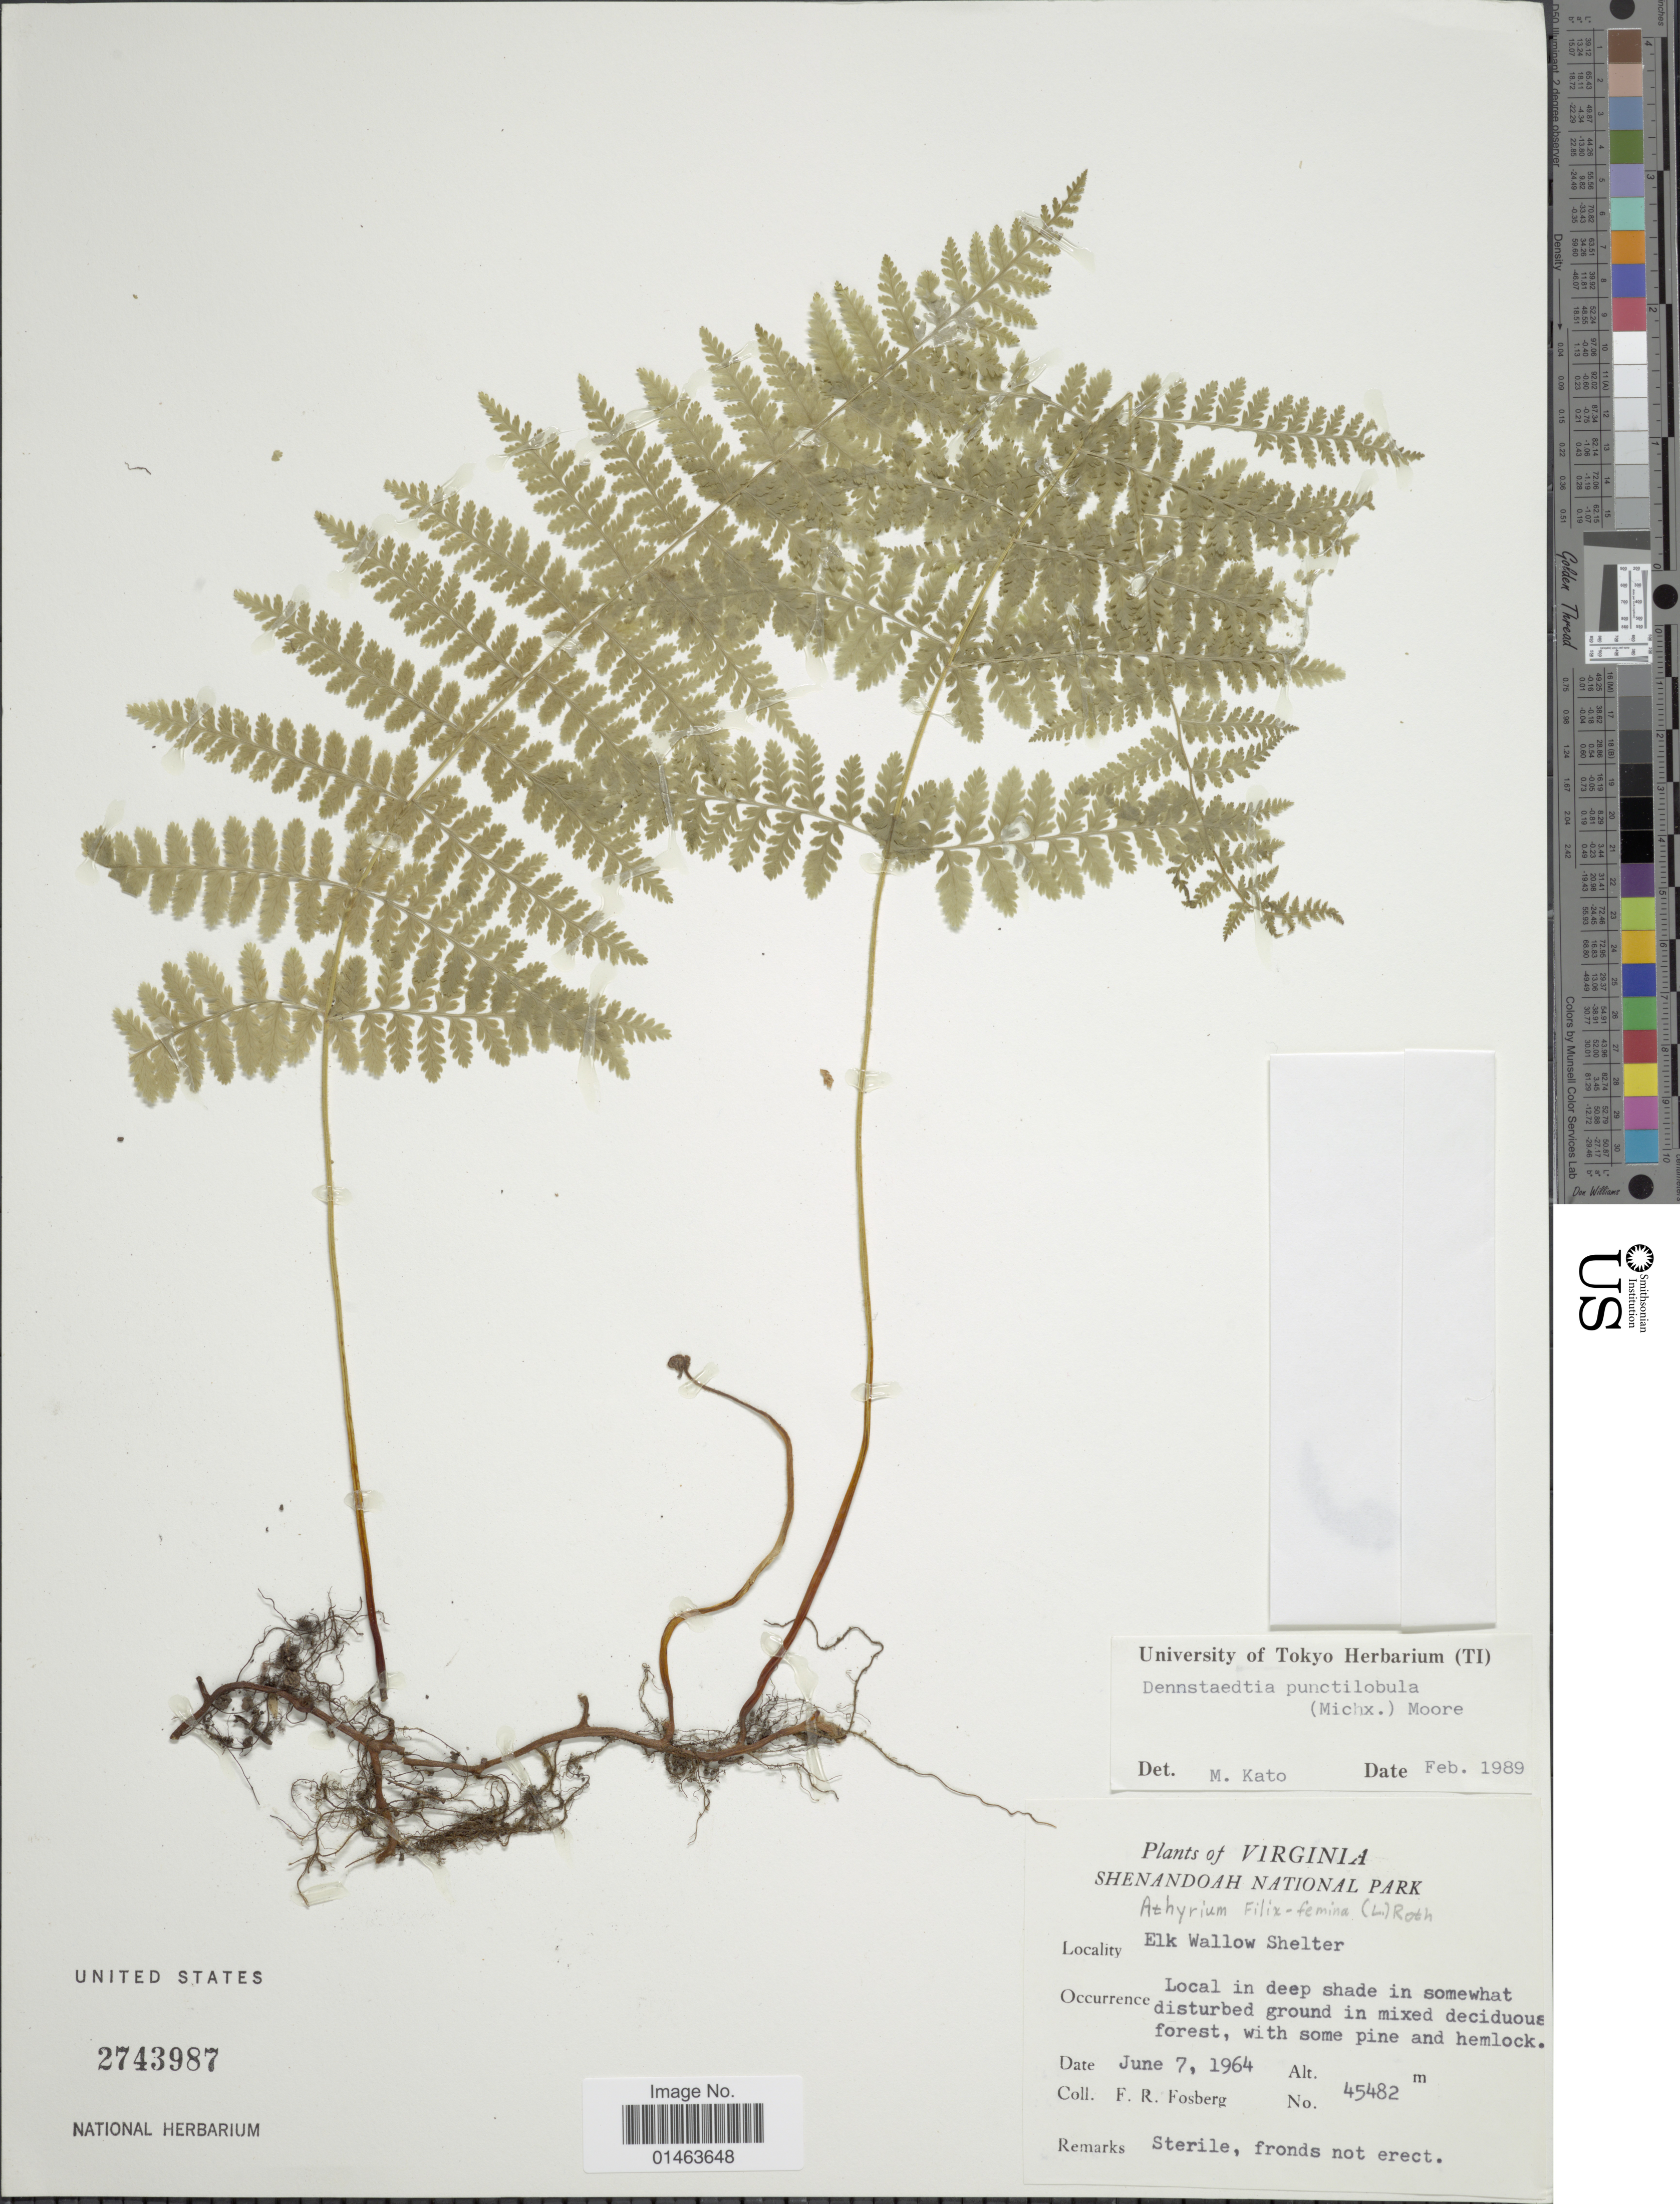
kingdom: Plantae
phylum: Tracheophyta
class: Polypodiopsida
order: Polypodiales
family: Dennstaedtiaceae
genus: Dennstaedtia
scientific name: Dennstaedtia punctilobula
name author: (Michx.) T. Moore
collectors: F. R. Fosberg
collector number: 45482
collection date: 1964-06-07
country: United States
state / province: Virginia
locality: Shenandoah National Park, Elk Wallow Shelter.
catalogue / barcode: US 2743987